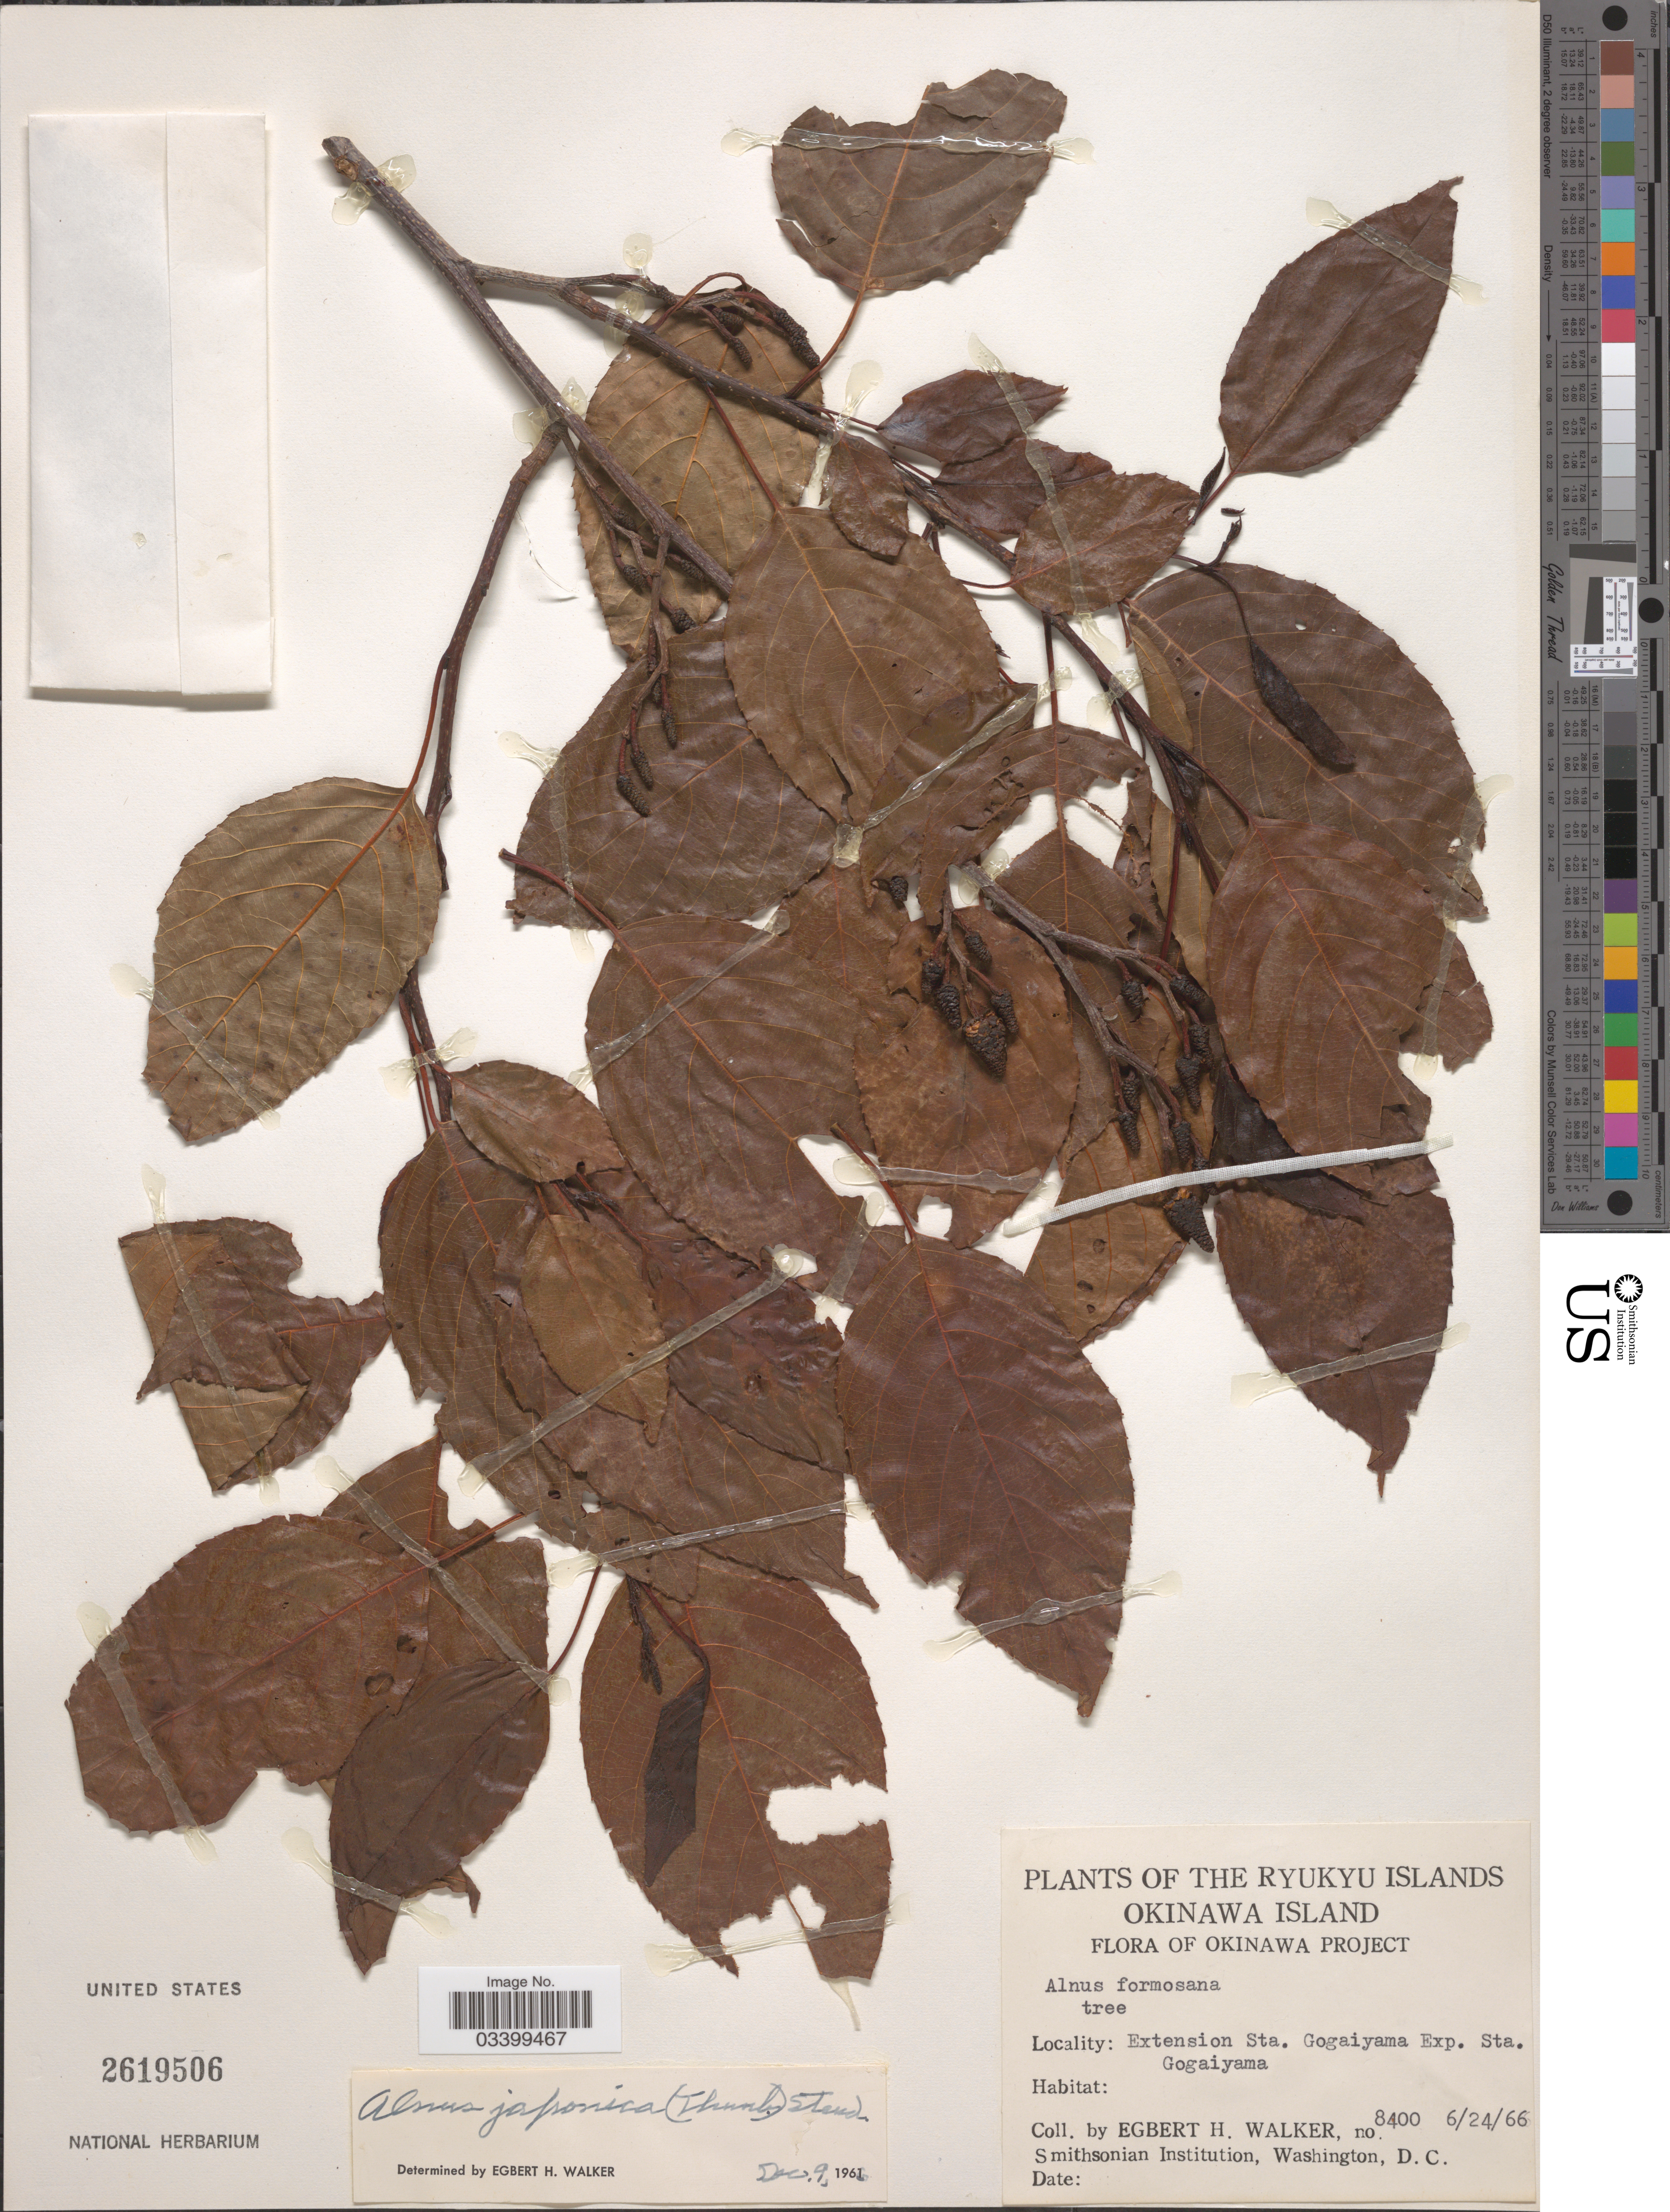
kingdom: Plantae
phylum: Tracheophyta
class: Magnoliopsida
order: Fagales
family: Betulaceae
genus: Alnus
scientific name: Alnus japonica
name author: (Thunb.) Steud.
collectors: E. H. Walker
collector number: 8400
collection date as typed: Transcribed d/m/y: 24/6/66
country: Japan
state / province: Okinawa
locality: The Ryukyu Islands, Okinawa Island, Okinawa Project. Extension Sta. Gogaiyama Exp. Sta. Gogaiyama.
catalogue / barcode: US 2619506